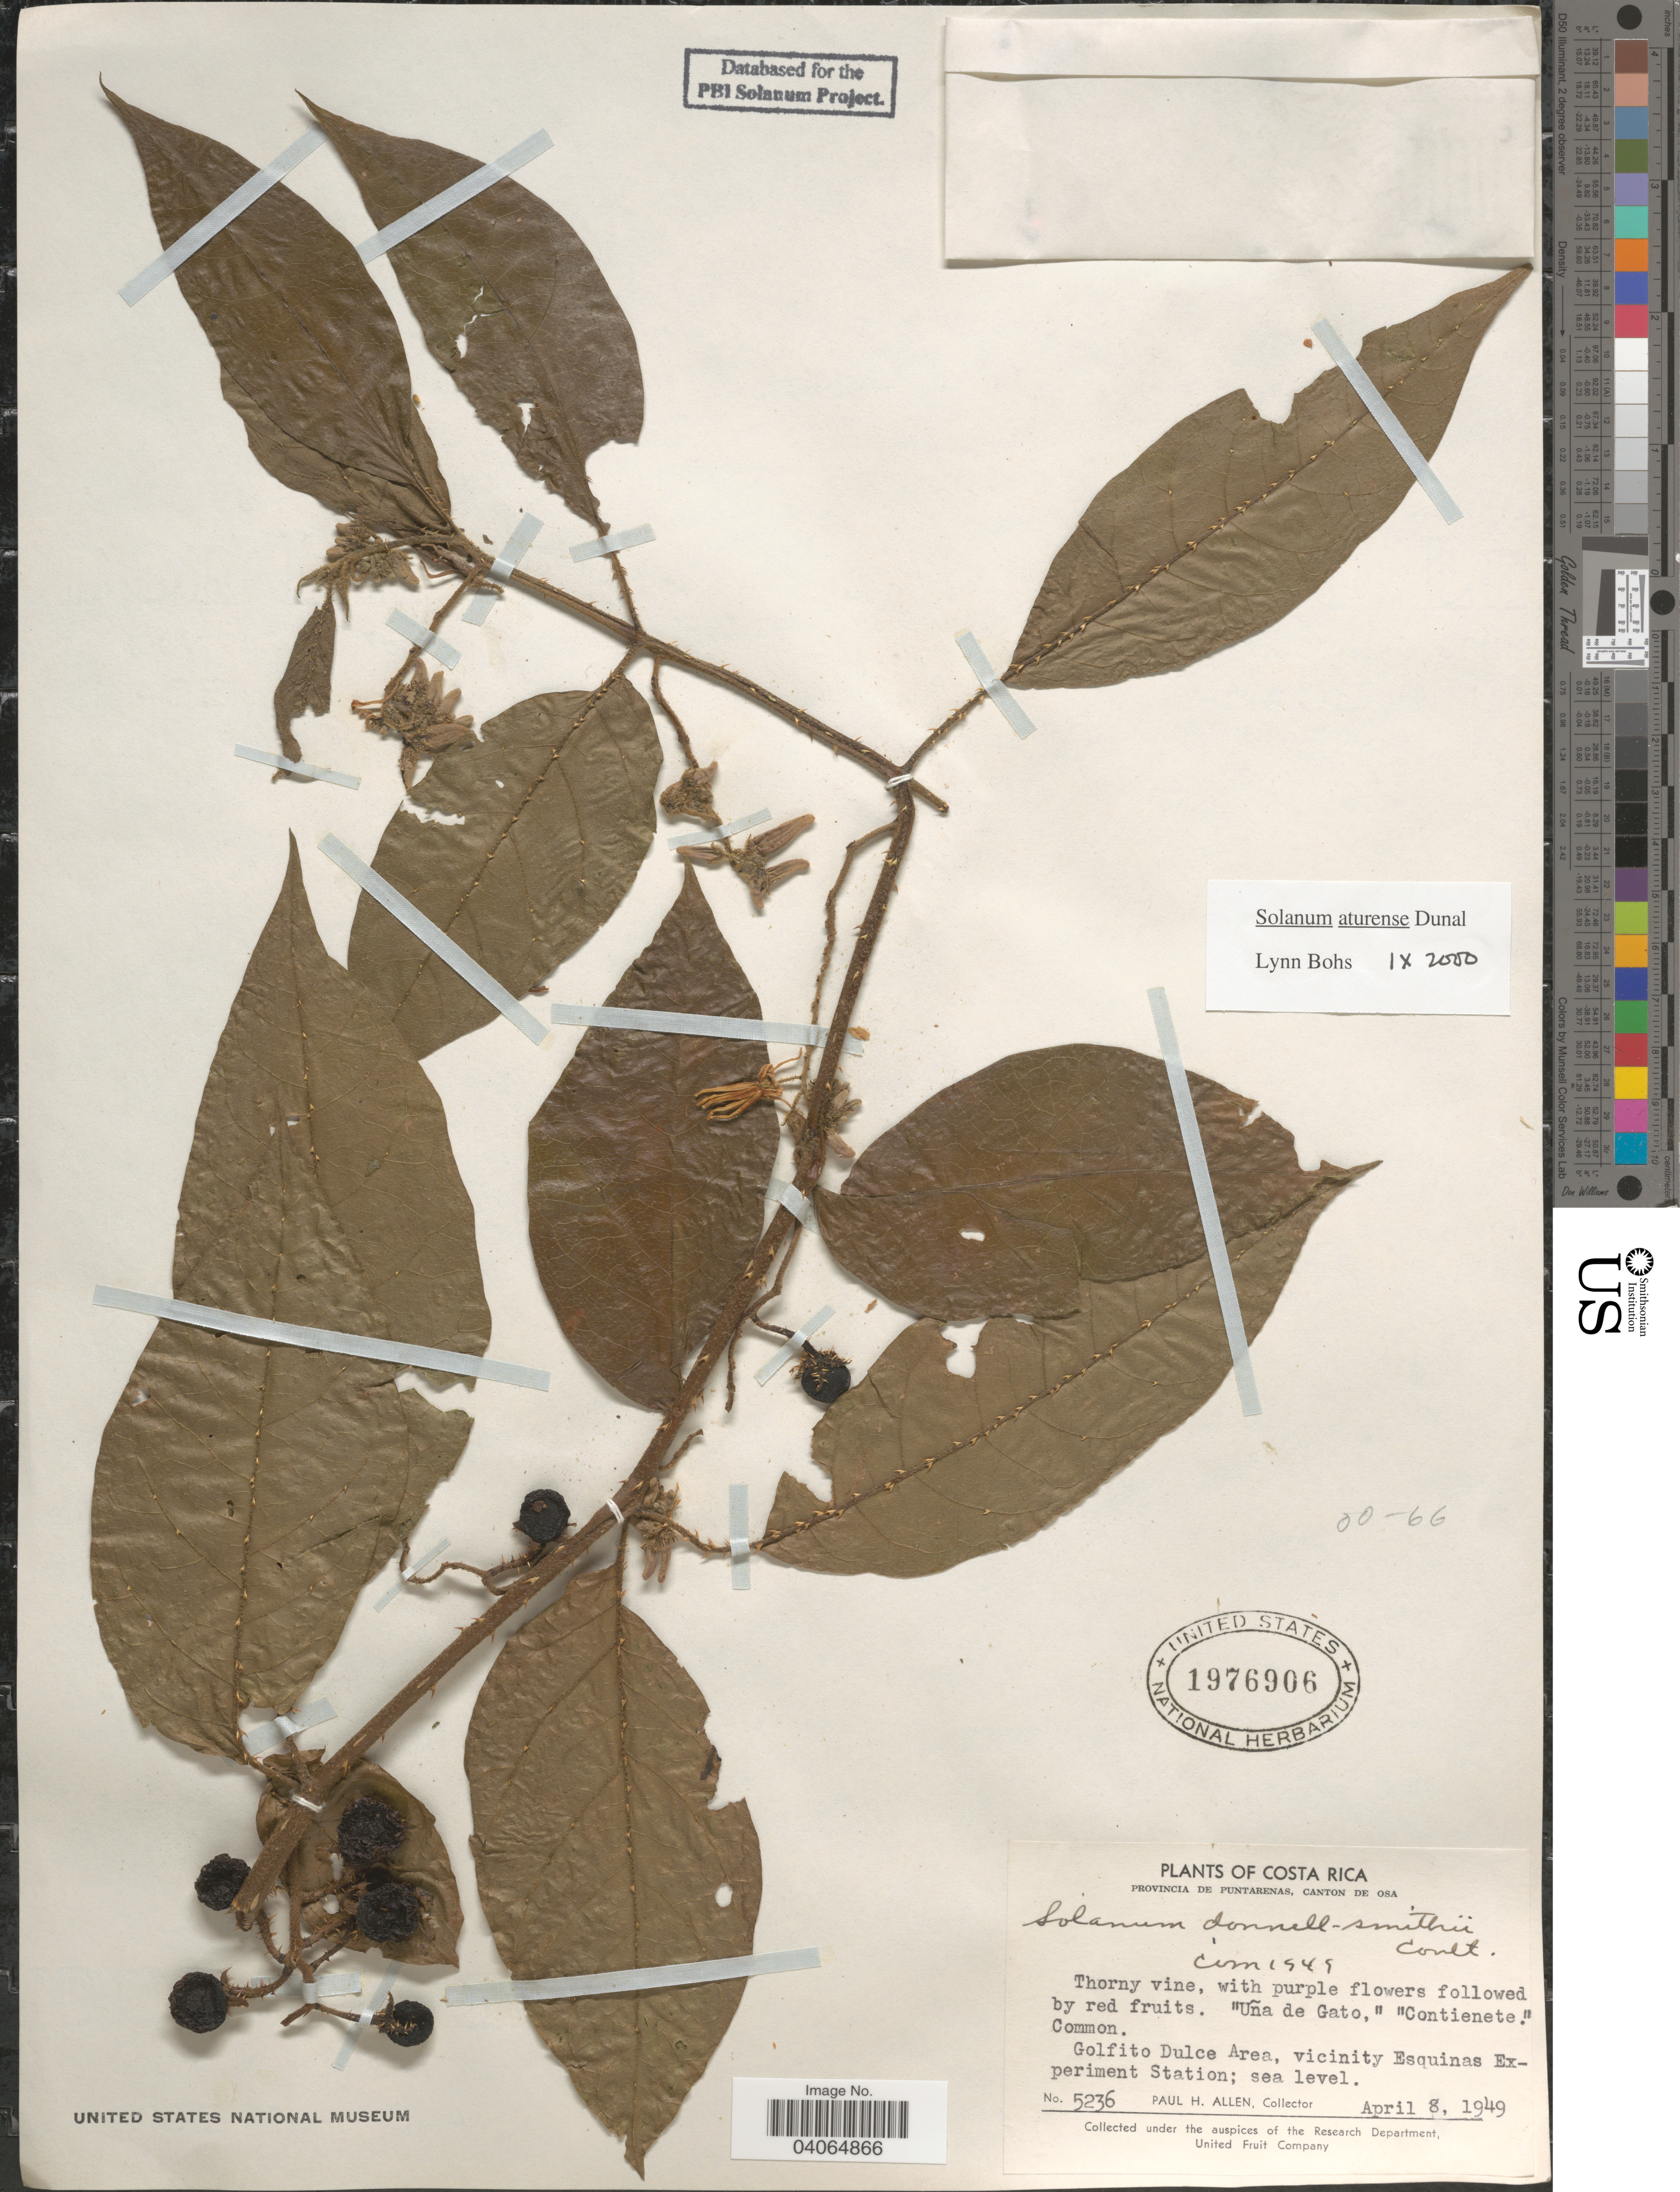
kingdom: Plantae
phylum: Tracheophyta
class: Magnoliopsida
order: Solanales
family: Solanaceae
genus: Solanum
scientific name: Solanum aturense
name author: Humb. & Bonpl. ex Dunal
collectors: P. H. Allen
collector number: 5236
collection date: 1949-04-08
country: Costa Rica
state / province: Puntarenas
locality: Canton de Osa. Golfito Dulce Area, vicinity Esquinas Experiment Station.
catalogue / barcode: US 1976906